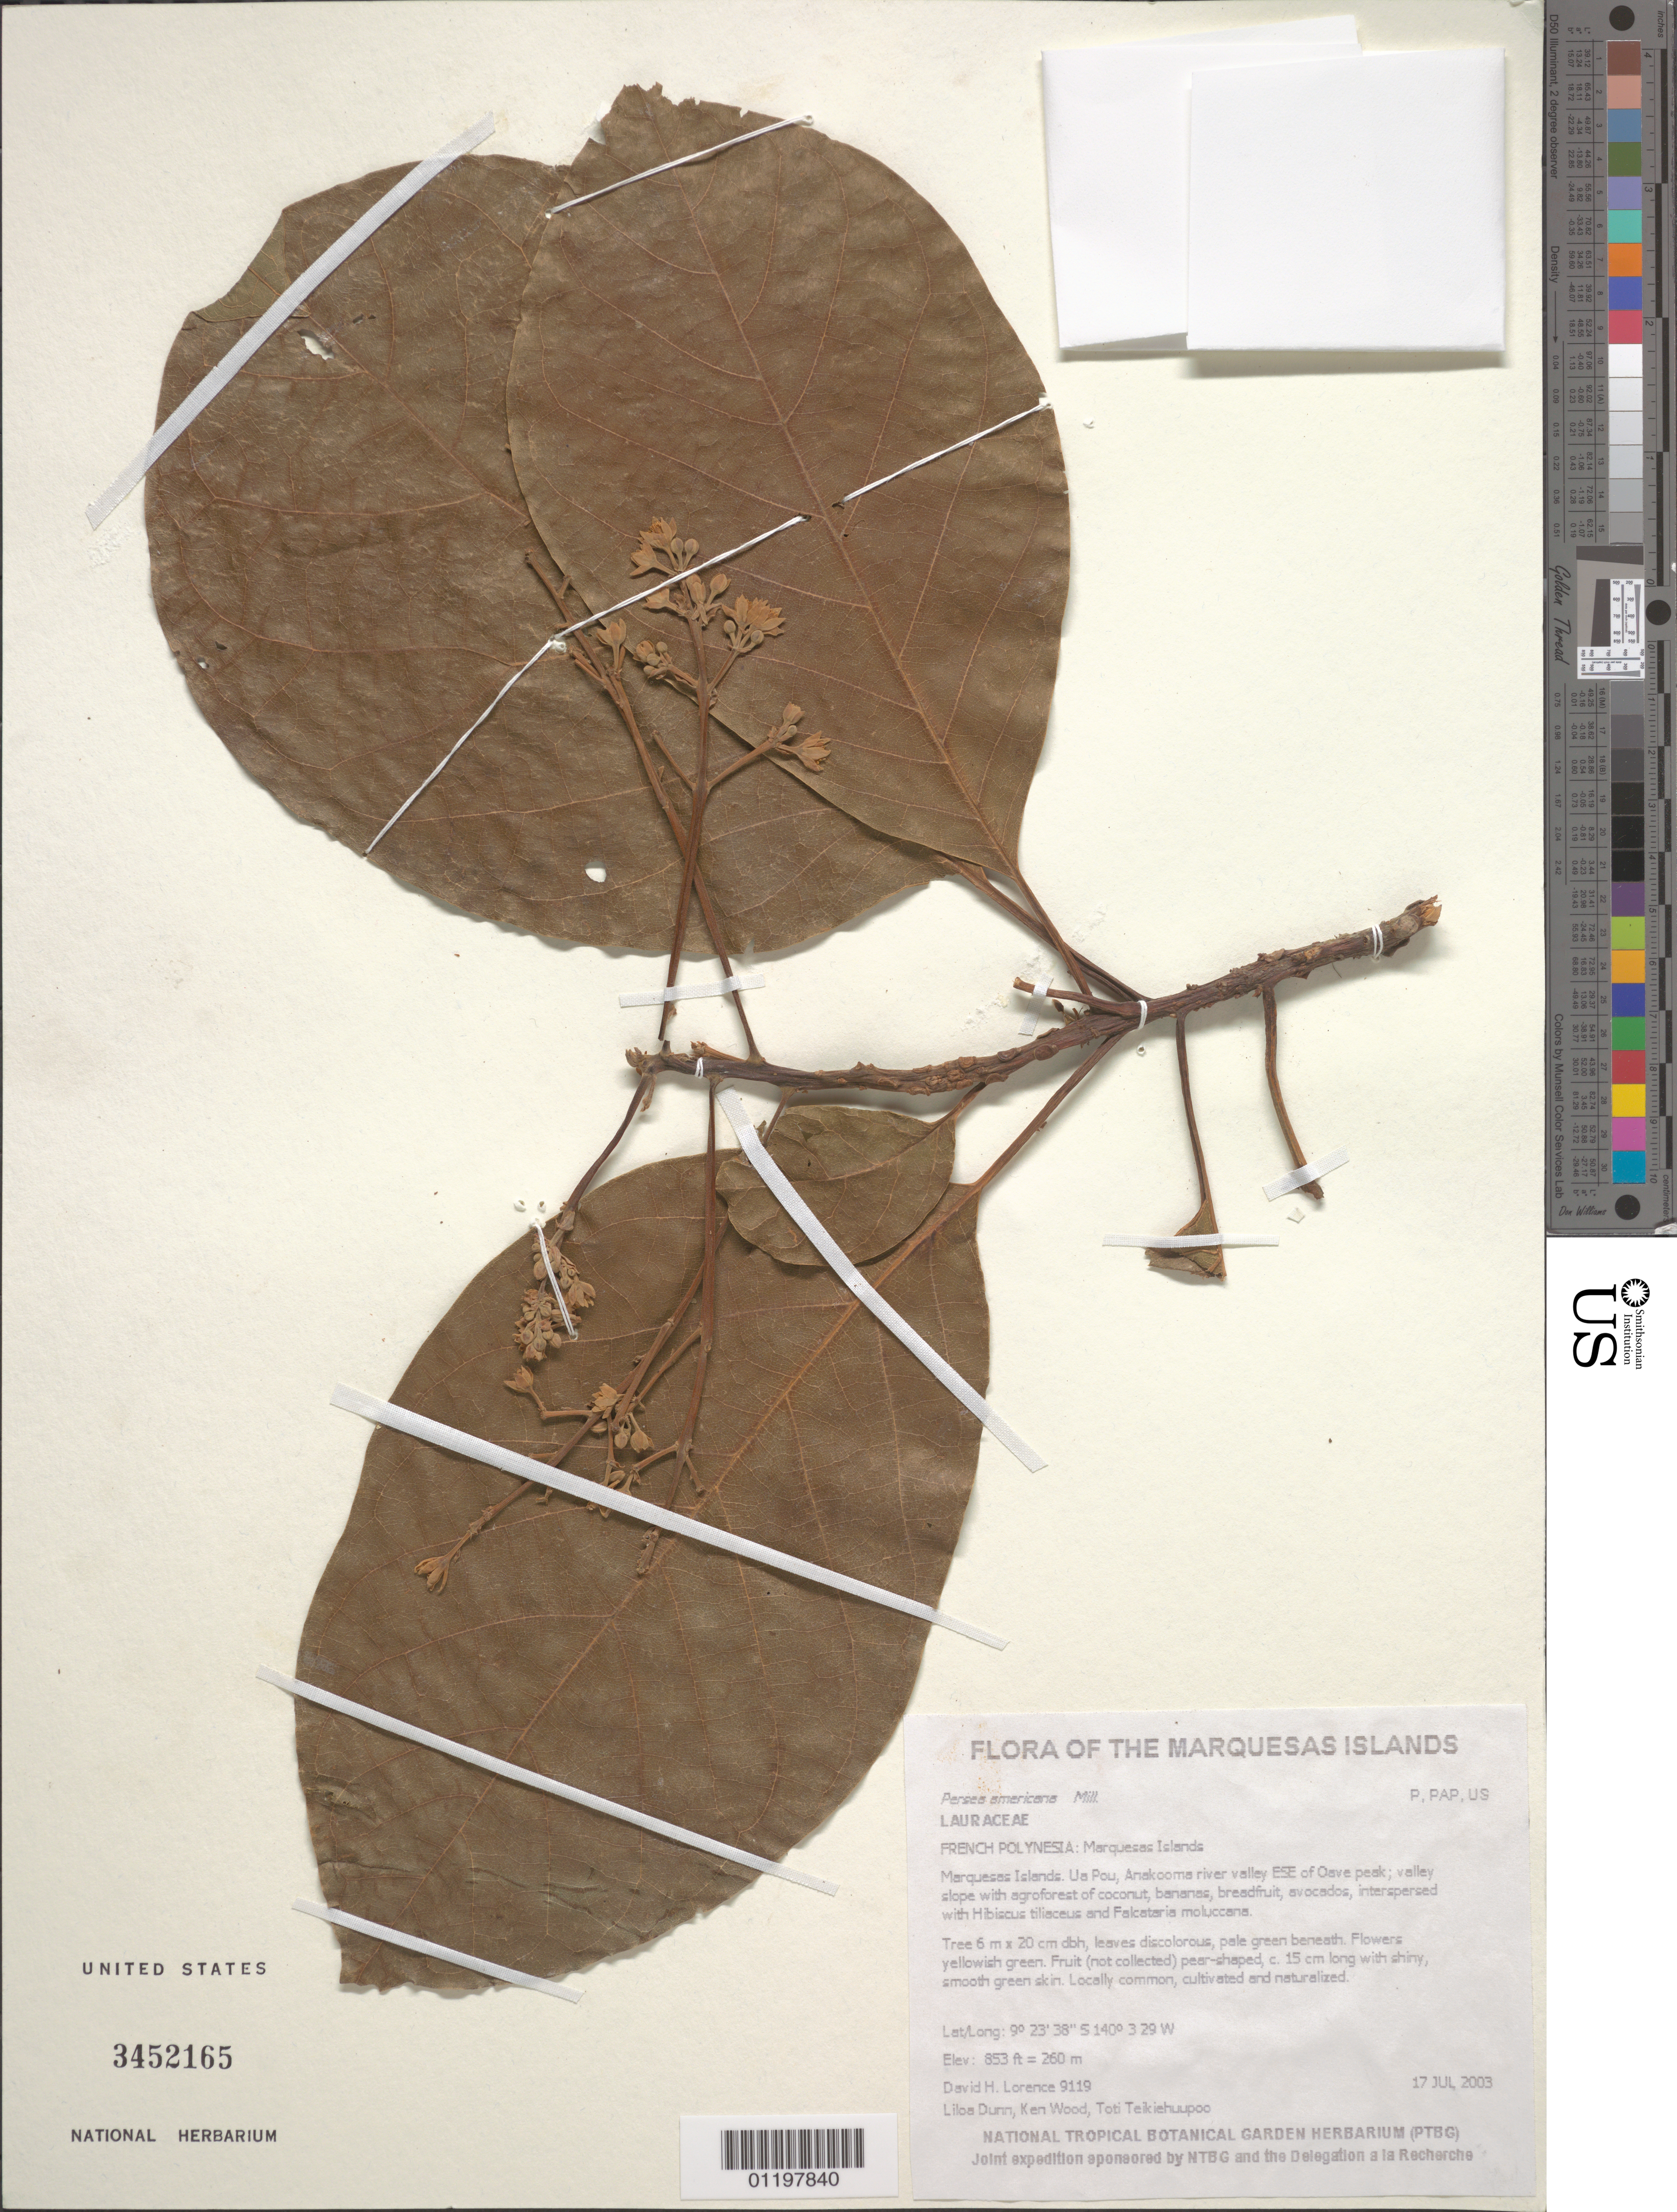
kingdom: Plantae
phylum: Tracheophyta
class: Magnoliopsida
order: Laurales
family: Lauraceae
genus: Persea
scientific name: Persea americana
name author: Mill.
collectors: D. Lorence, L. Dunn, K. R. Wood & T. Teikiehuupoo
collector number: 9119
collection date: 2003-07-17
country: French Polynesia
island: Ua Pou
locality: Anakooma river valley ESE of Oave peak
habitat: Valley slope with agroforest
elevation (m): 260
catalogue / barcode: US 3452165